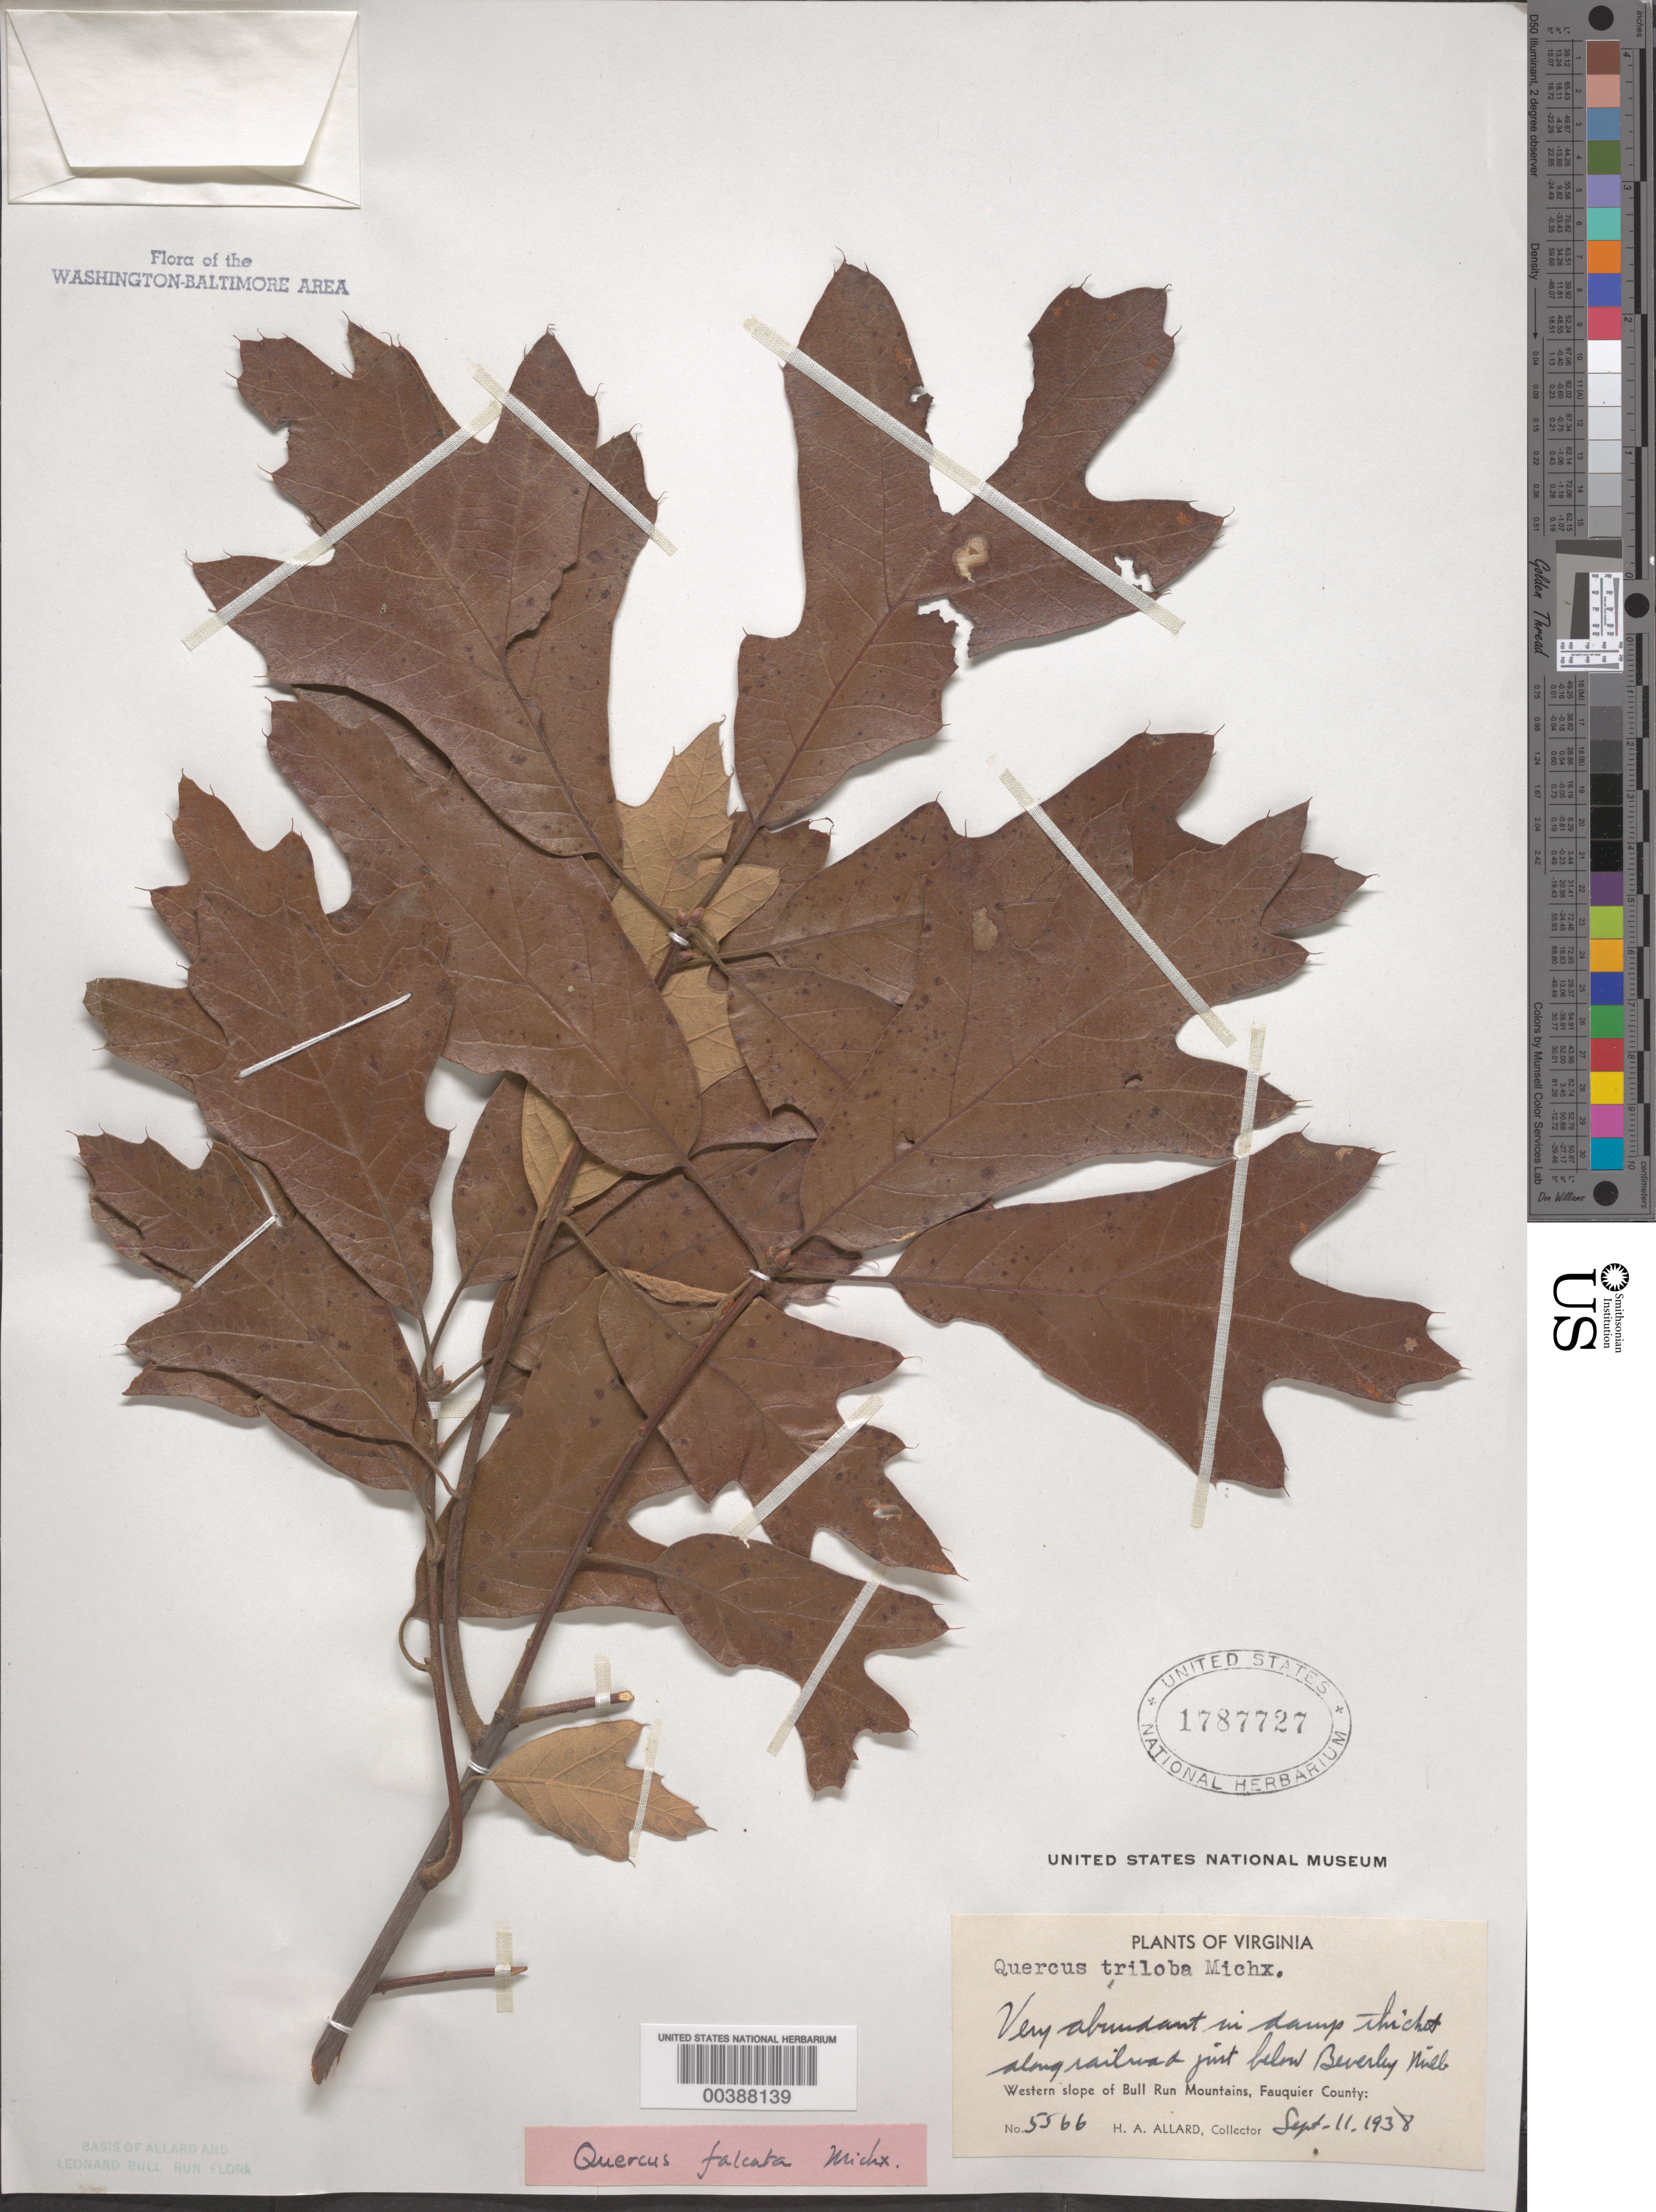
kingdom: Plantae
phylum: Tracheophyta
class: Magnoliopsida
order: Fagales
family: Fagaceae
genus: Quercus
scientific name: Quercus falcata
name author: Michx.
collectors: H. A. Allard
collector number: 5566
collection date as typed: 11 Sep 1938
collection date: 1938-09-11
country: United States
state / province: Virginia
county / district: Fauquier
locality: Below Beverley Mill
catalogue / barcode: US 1787727